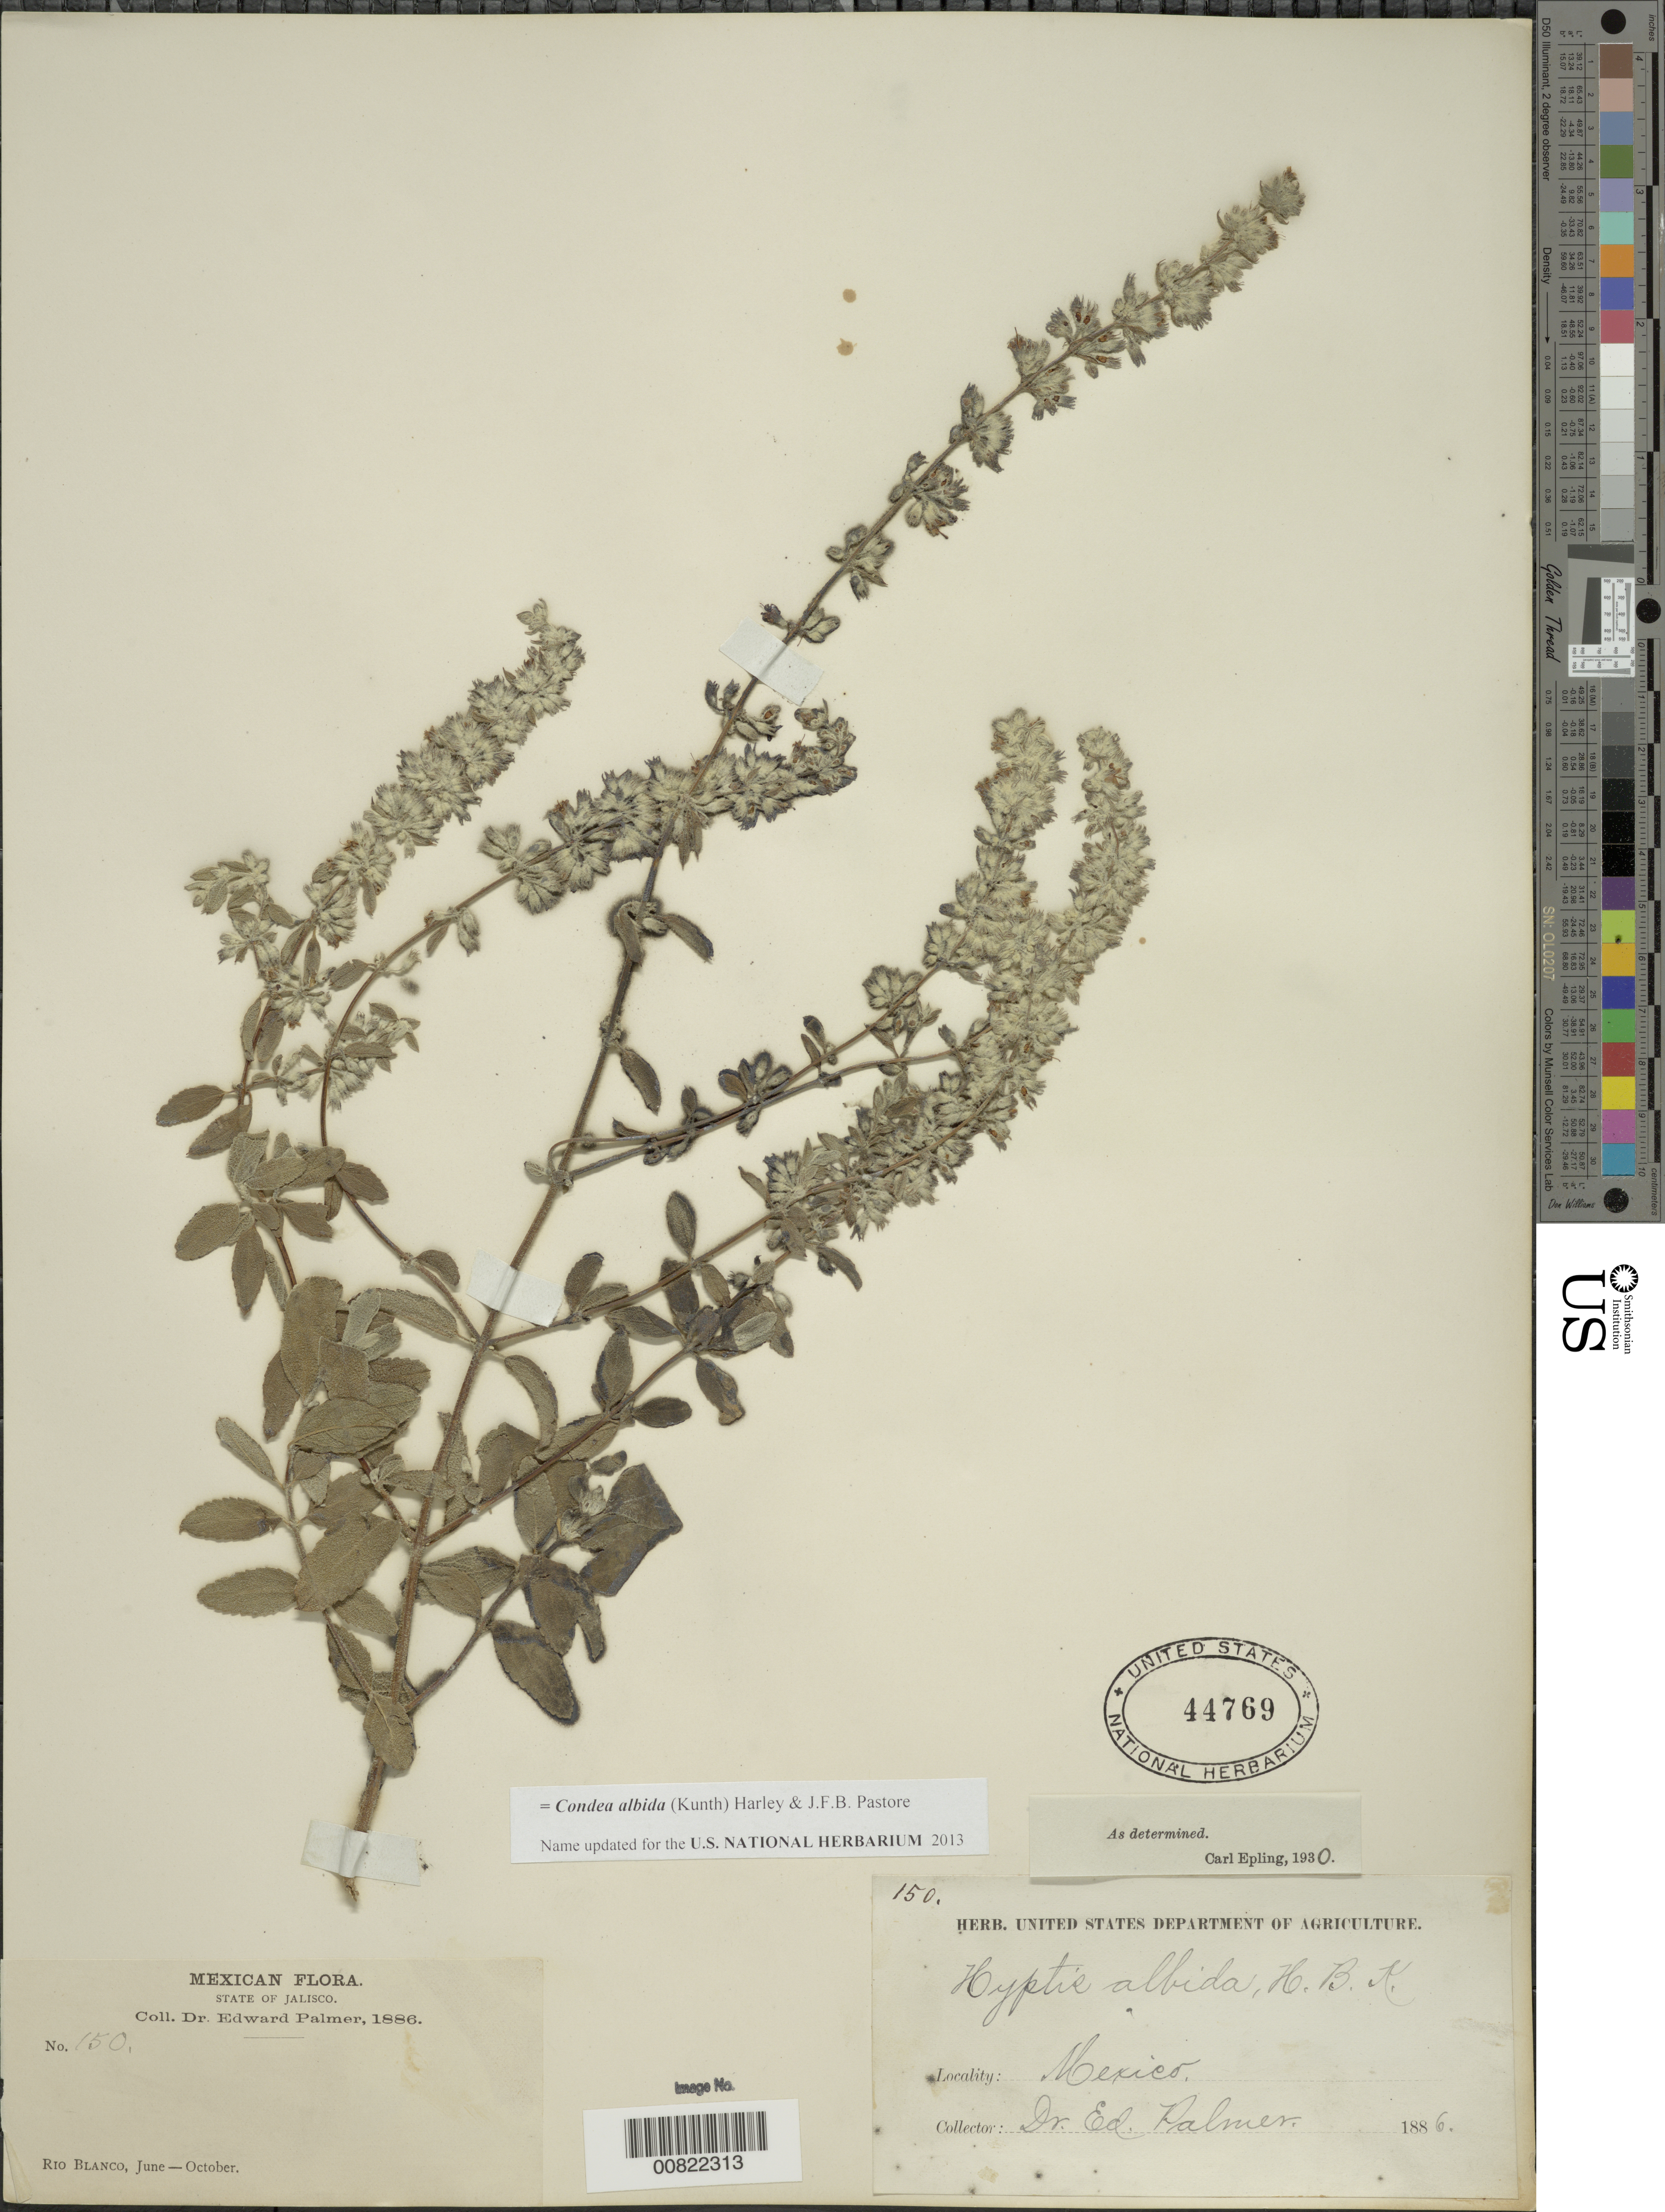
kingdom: Plantae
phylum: Tracheophyta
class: Magnoliopsida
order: Lamiales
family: Lamiaceae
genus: Condea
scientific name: Condea albida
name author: (Kunth) Harley & J.F.B. Pastore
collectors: E. Palmer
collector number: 150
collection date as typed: Jun 1886 to -- Oct 1886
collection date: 1886-06/1886-10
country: Mexico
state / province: Jalisco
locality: Río Blanco, Jalisco.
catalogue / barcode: US 44769